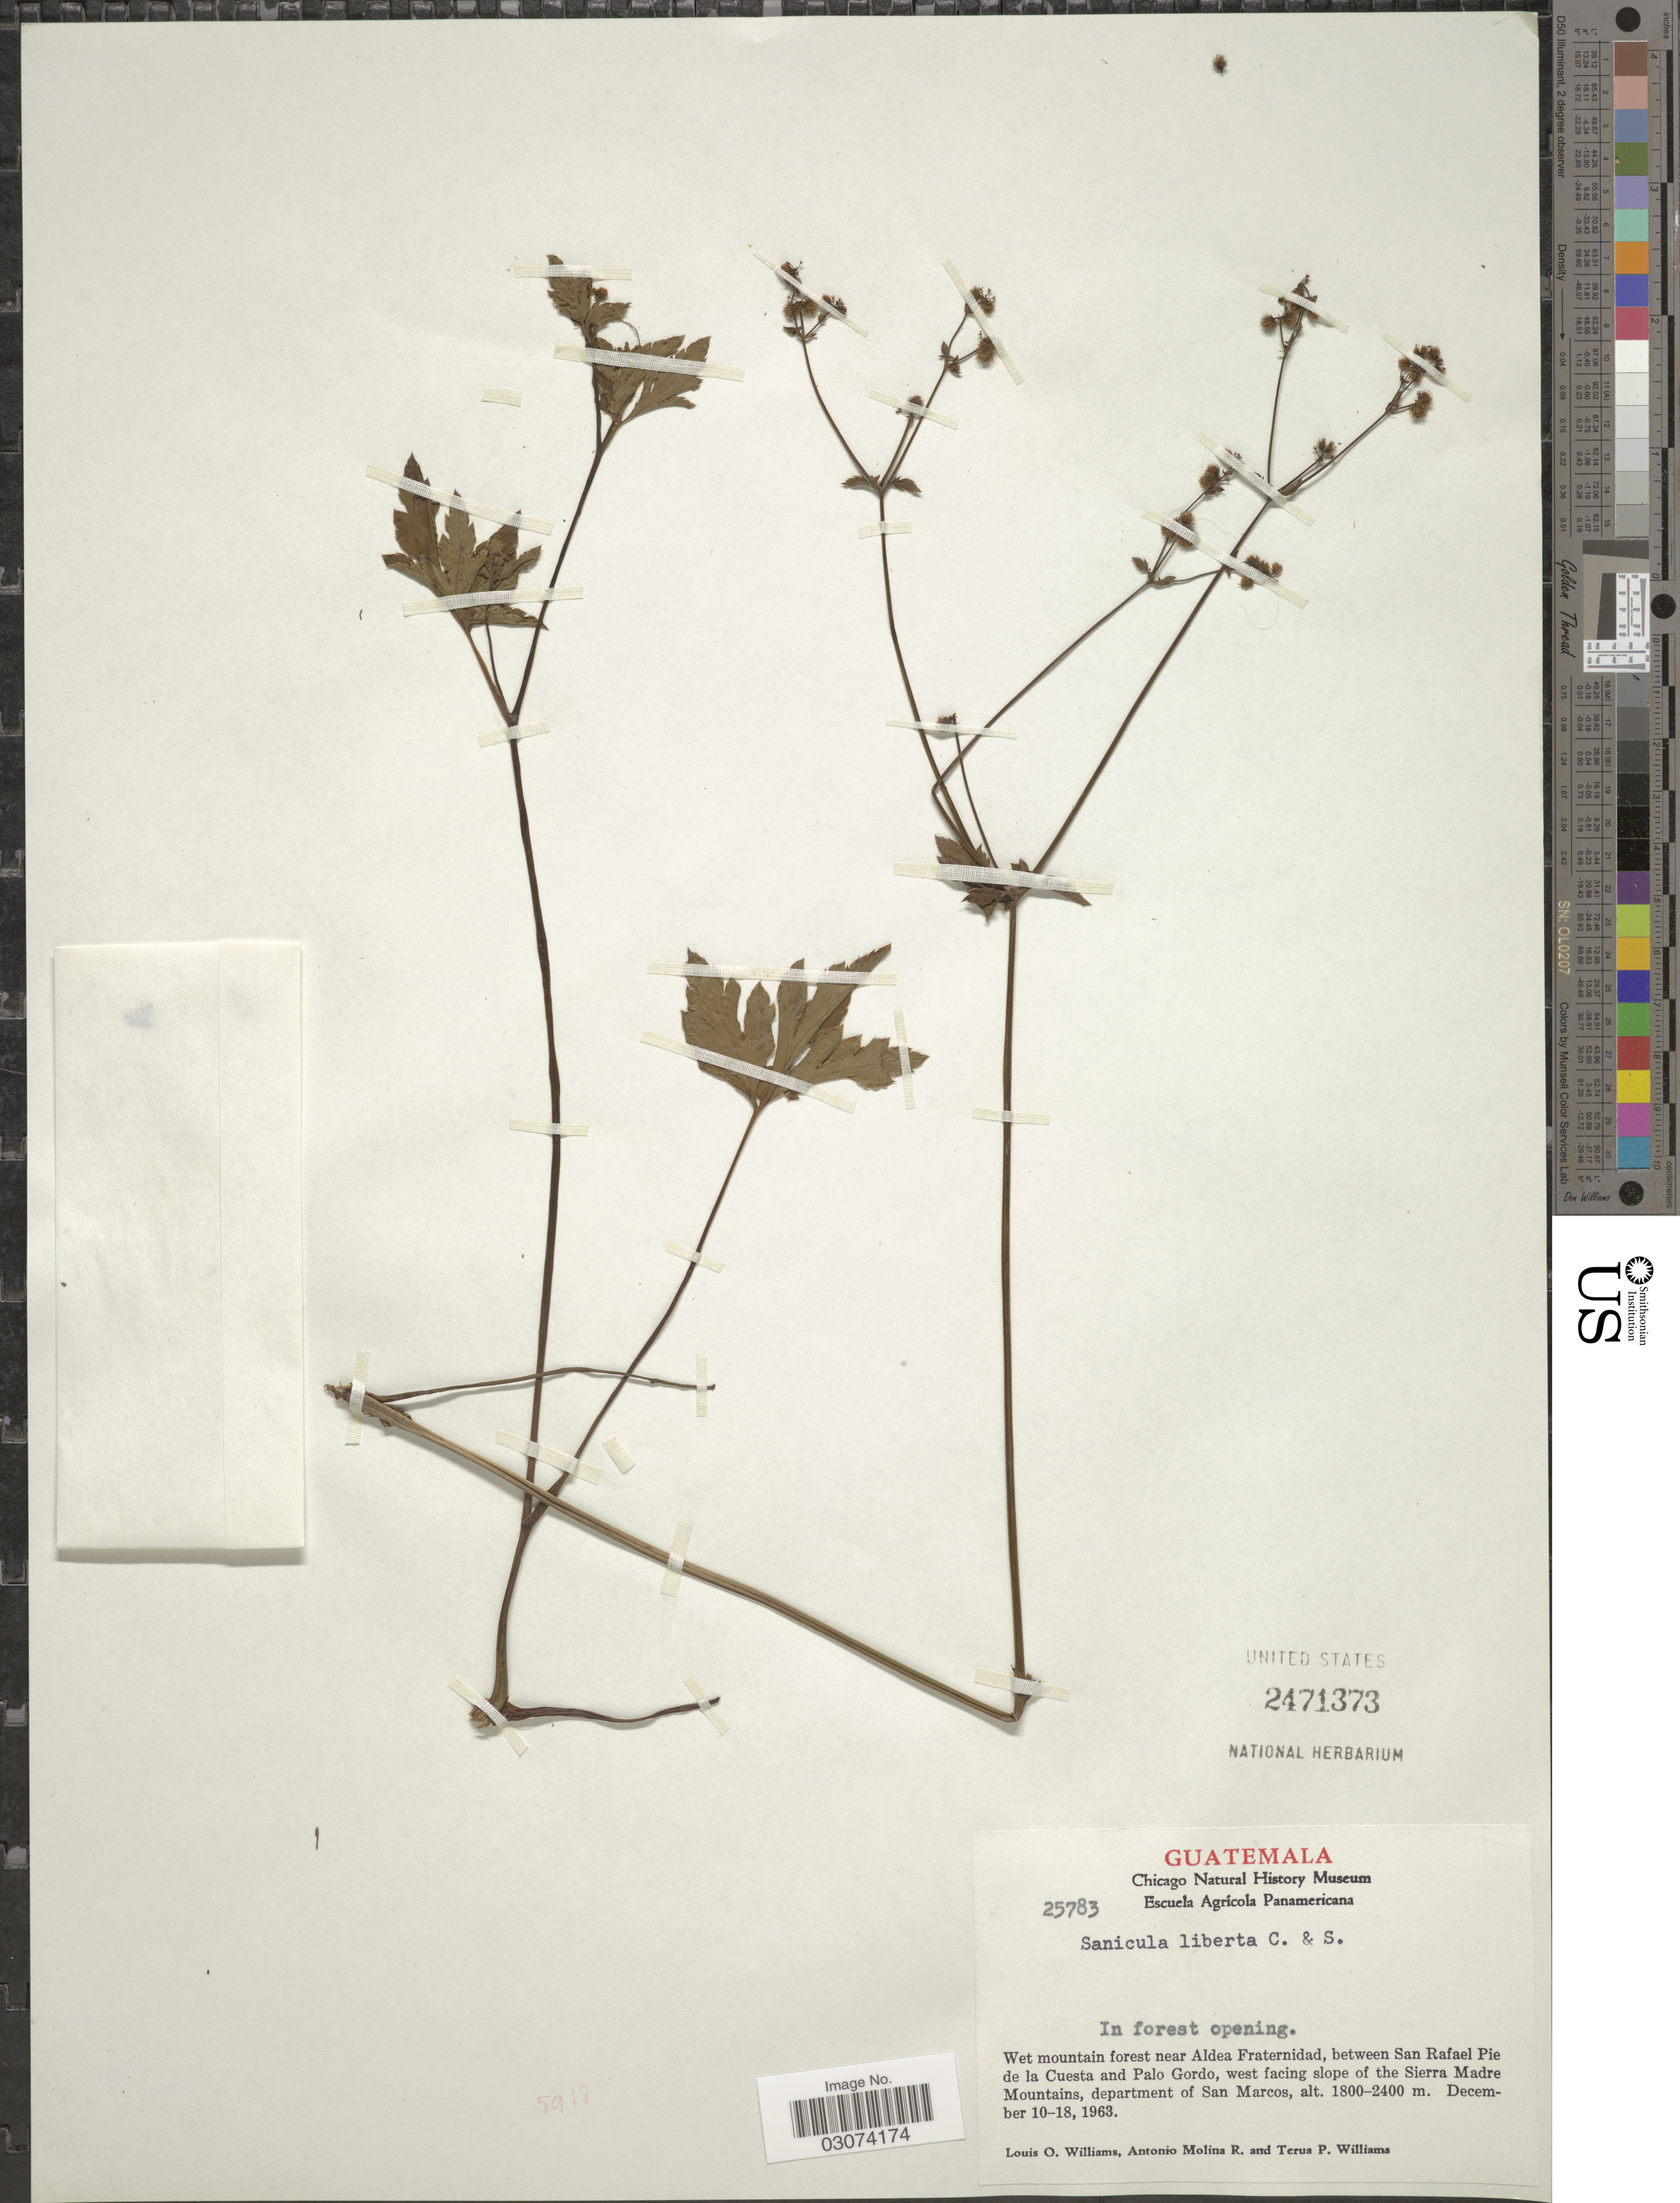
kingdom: Plantae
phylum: Tracheophyta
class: Magnoliopsida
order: Apiales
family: Apiaceae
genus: Sanicula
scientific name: Sanicula liberta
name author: Cham. & Schltdl.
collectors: L. O. Williams, A. Molina R. & T. Williams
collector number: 25783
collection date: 1963-12-10/1963-12-18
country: Guatemala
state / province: San Marcos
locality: Wet mountain forest near Aldea Fraternidad, between San Rafael Pie de la Cuesta and Palo Gordo, west facing slope of the Sierra Madre Mountains, department of San Marcos.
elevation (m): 1800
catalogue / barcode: US 2471373